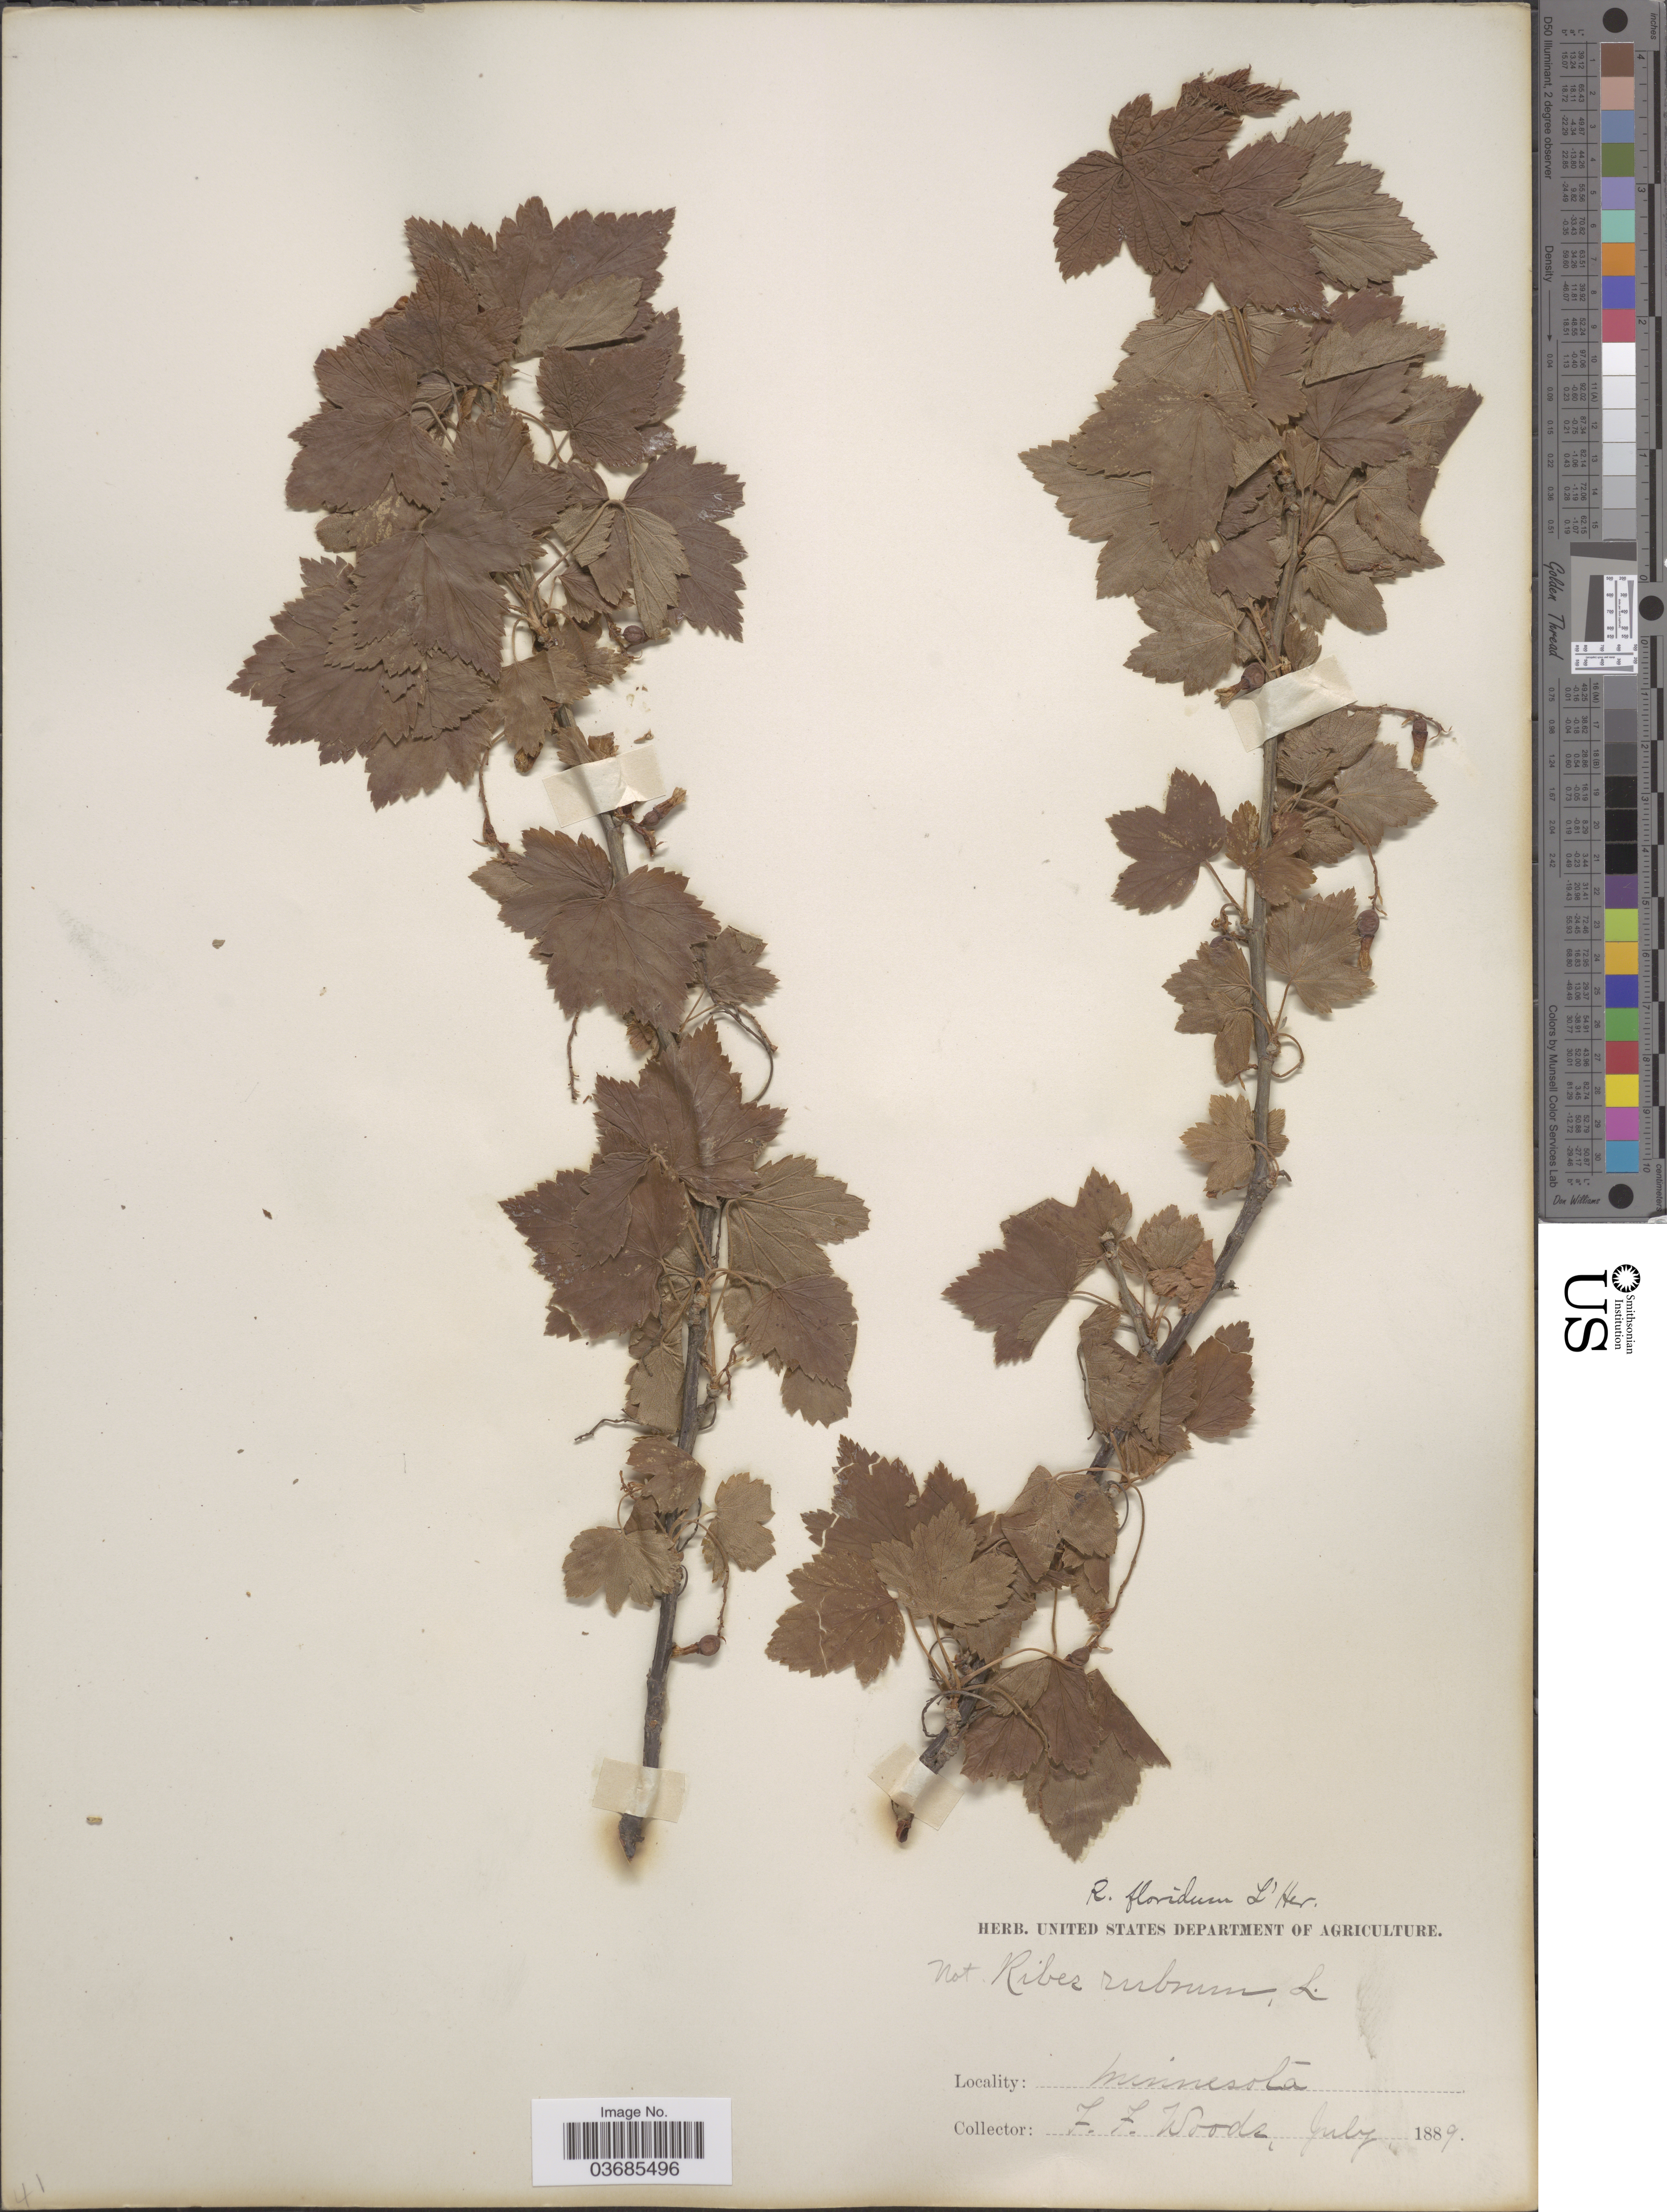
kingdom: Plantae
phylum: Tracheophyta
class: Magnoliopsida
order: Saxifragales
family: Grossulariaceae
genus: Ribes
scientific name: Ribes americanum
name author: Mill.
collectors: F. Woods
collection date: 1889-07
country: United States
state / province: Minnesota